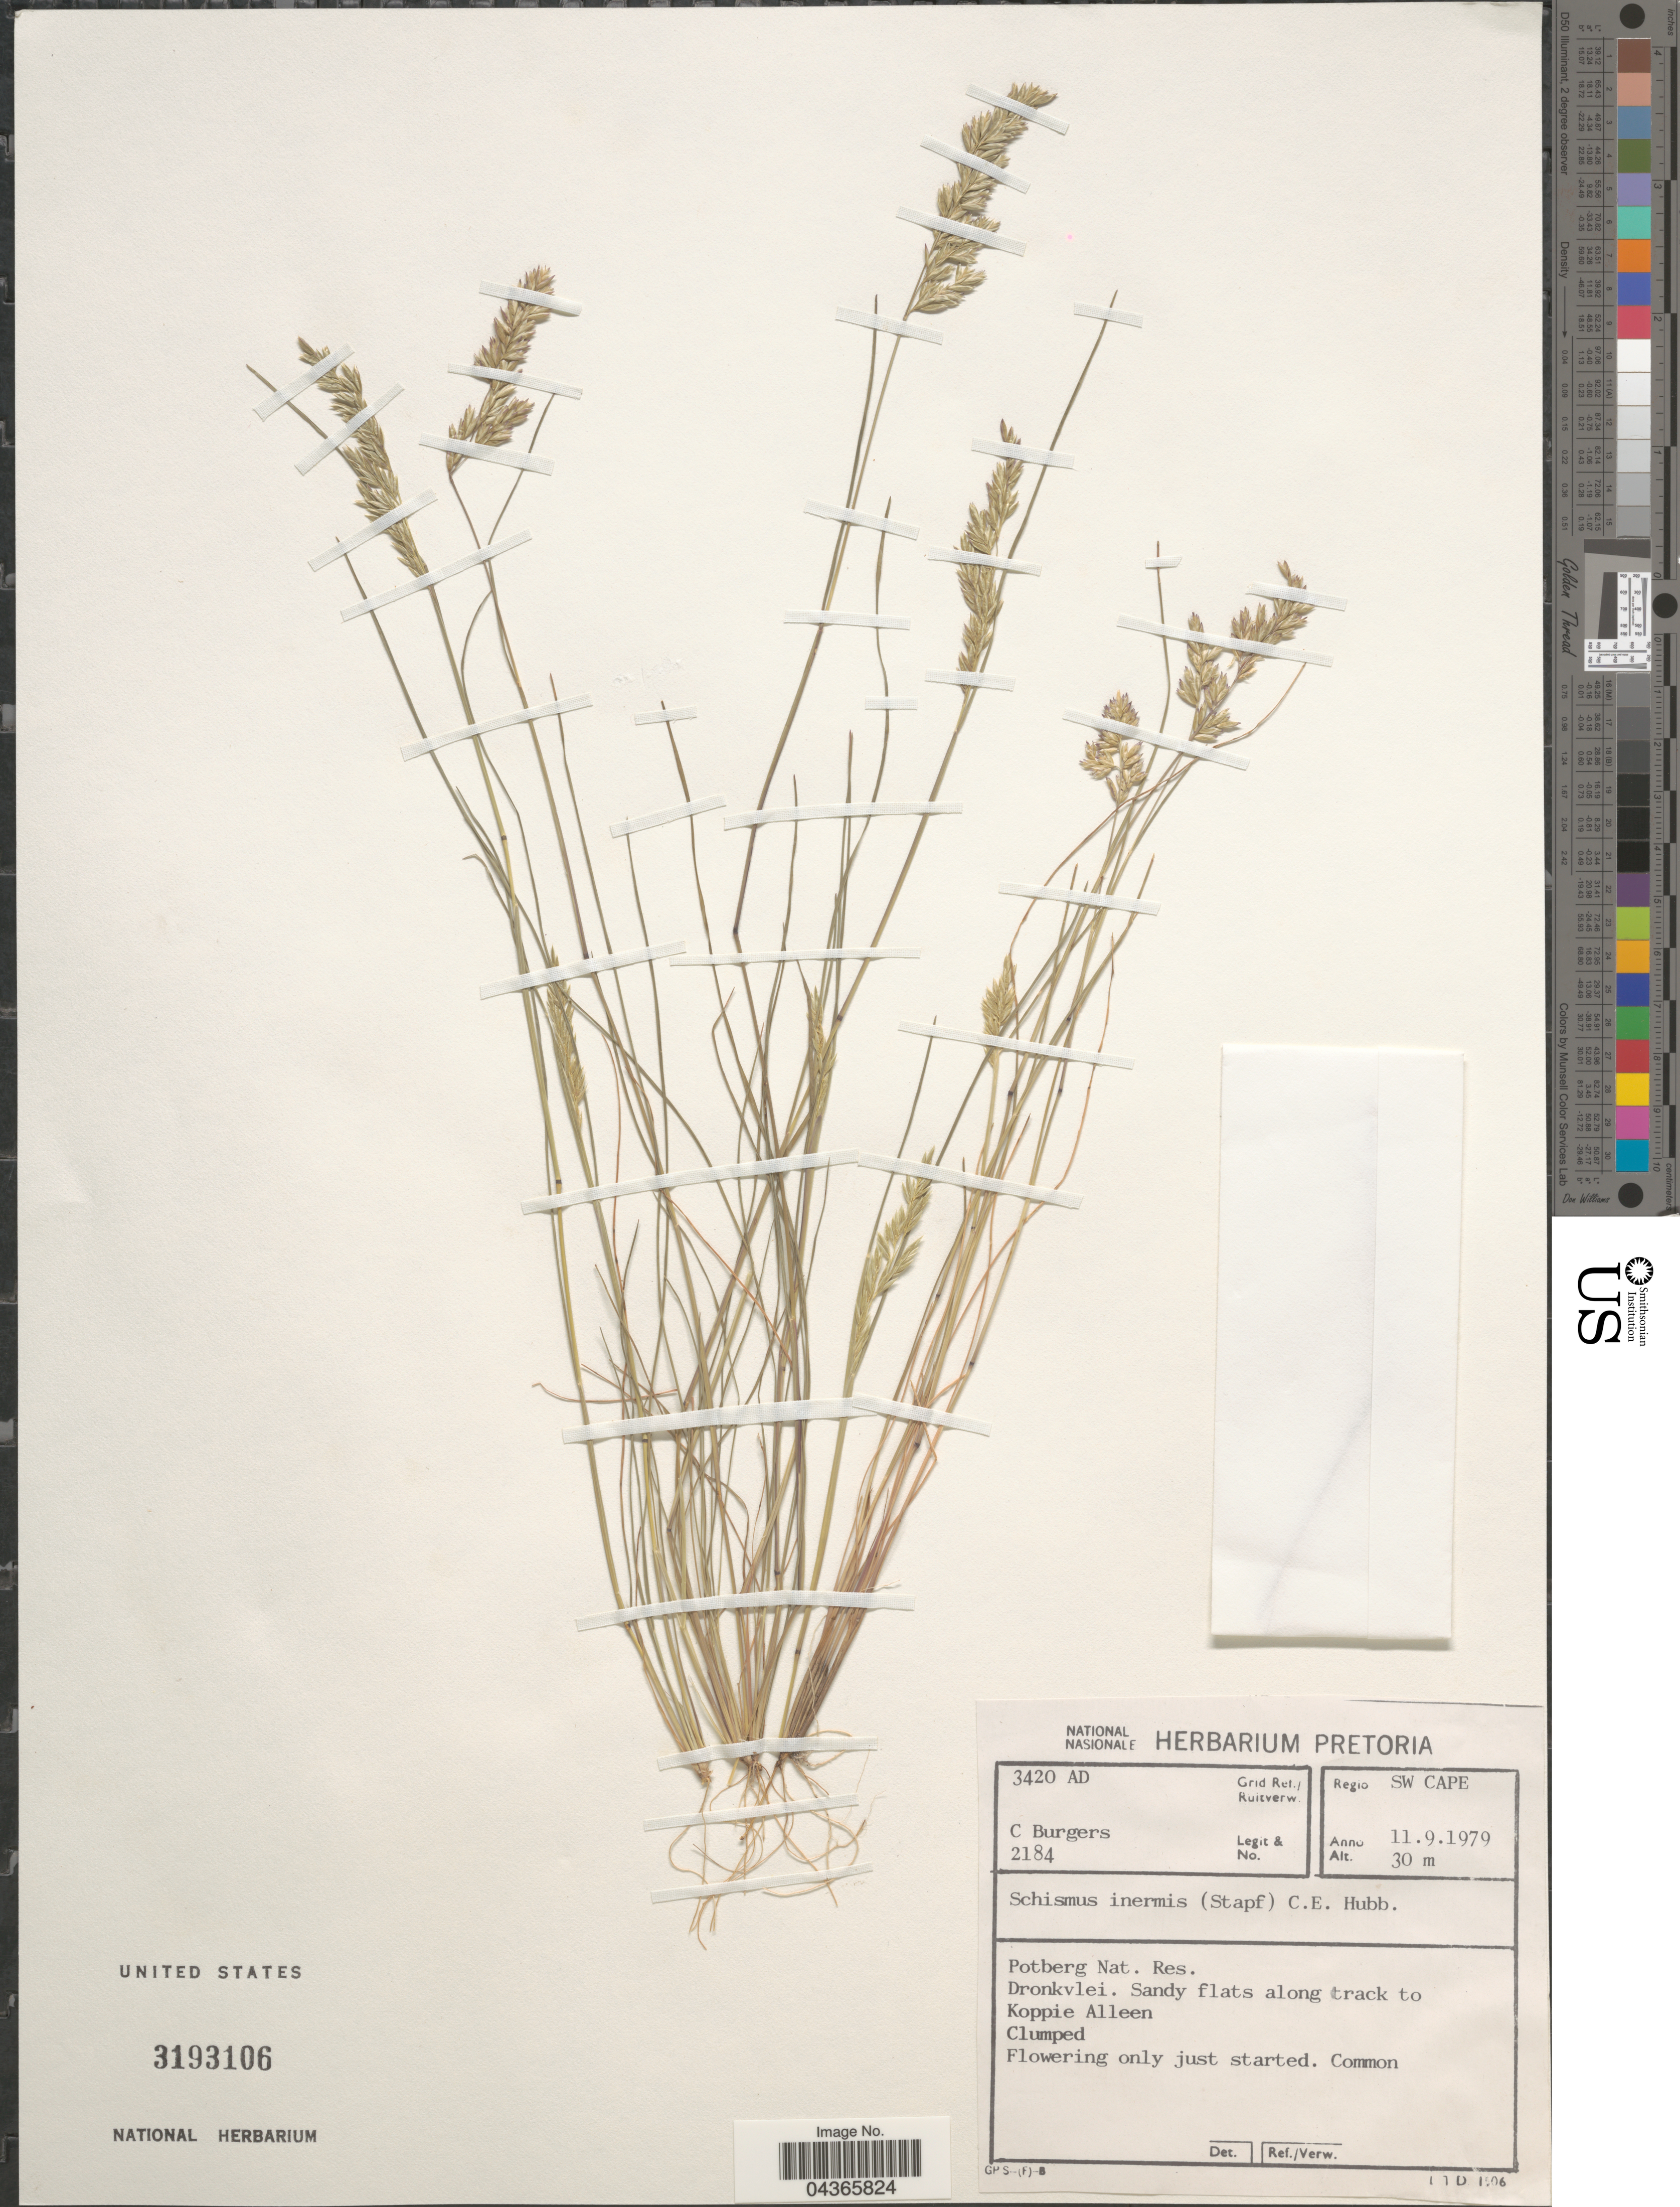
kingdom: Plantae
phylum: Tracheophyta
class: Liliopsida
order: Poales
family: Poaceae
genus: Schismus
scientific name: Schismus barbatus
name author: (L.) Thell.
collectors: C. Burgers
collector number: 2184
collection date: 1979-09-11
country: South Africa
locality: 3420 AD Grid Ref./ Ruitverw. Regio SW Cape. Potberg Nat. Res. Dronkvlei. Sandy flats along track to Koppie Alleen.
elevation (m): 30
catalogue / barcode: US 3193106